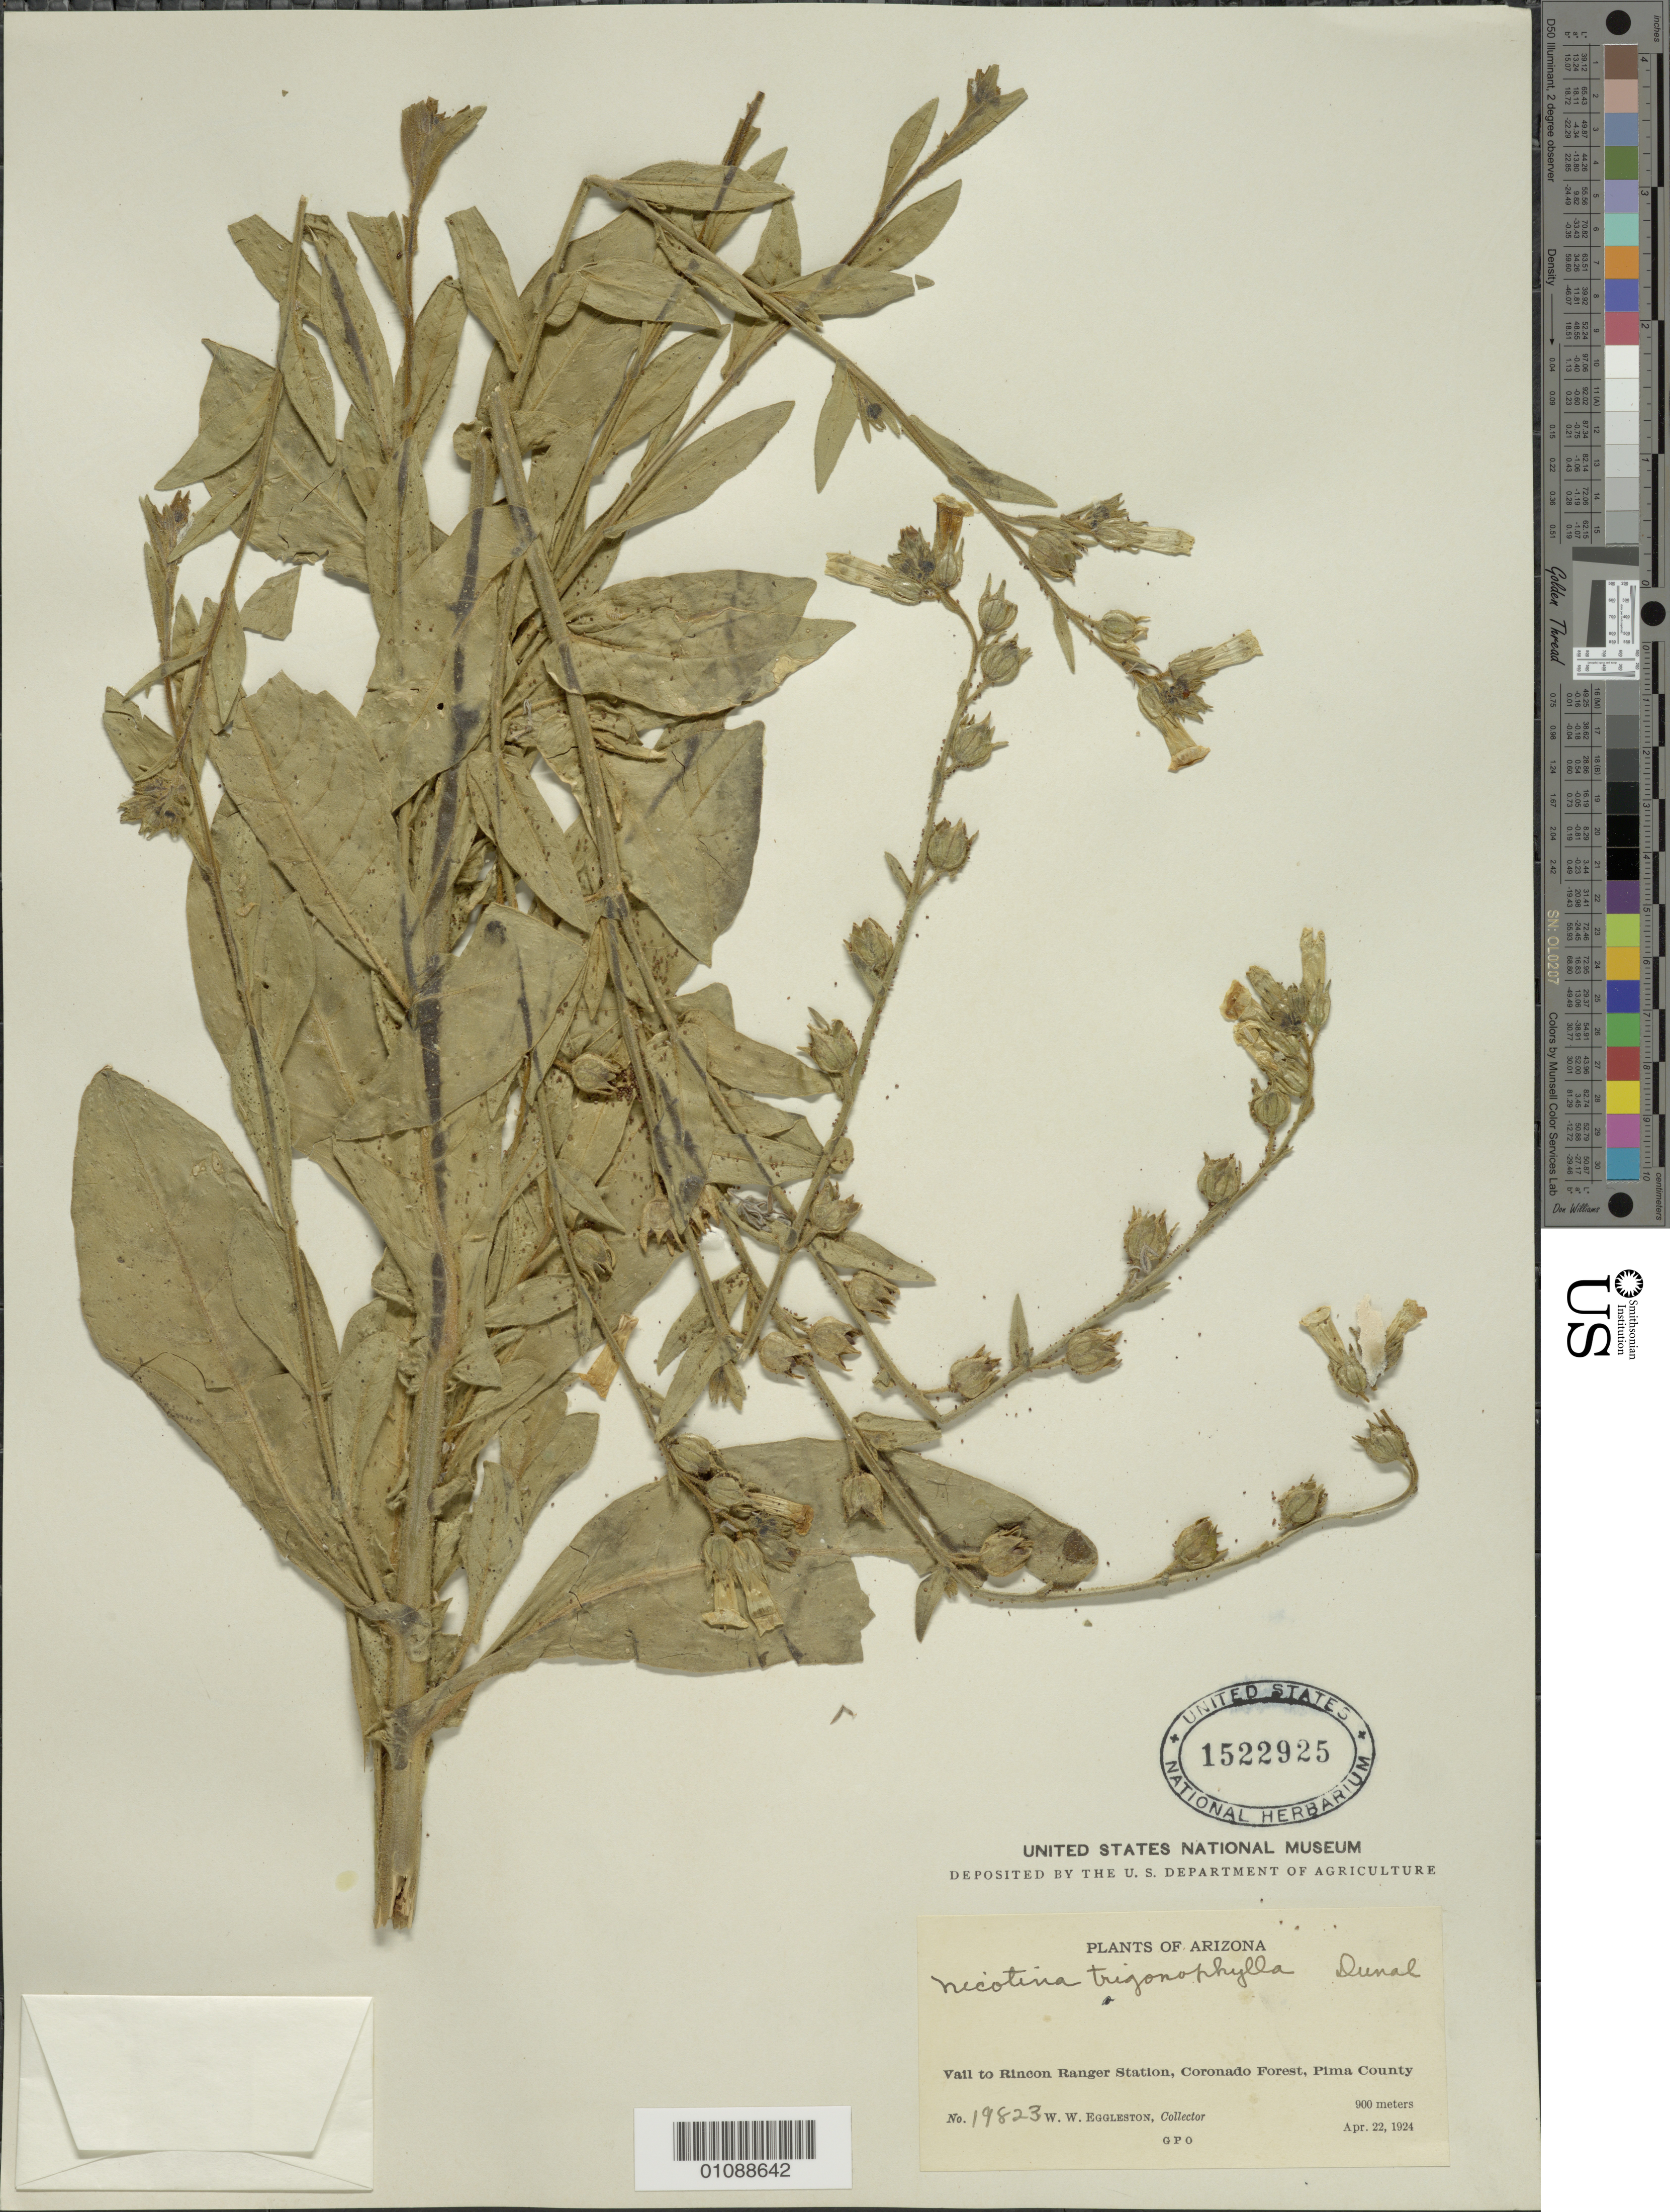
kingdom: Plantae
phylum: Tracheophyta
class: Magnoliopsida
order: Solanales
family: Solanaceae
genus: Nicotiana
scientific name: Nicotiana trigonophylla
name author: Dunal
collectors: W. W. Eggleston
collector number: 19823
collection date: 1924-04-22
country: United States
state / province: Arizona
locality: Vail to Rincon Ranger Station, Coronado Forest, Pima County.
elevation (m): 900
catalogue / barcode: US 1522925